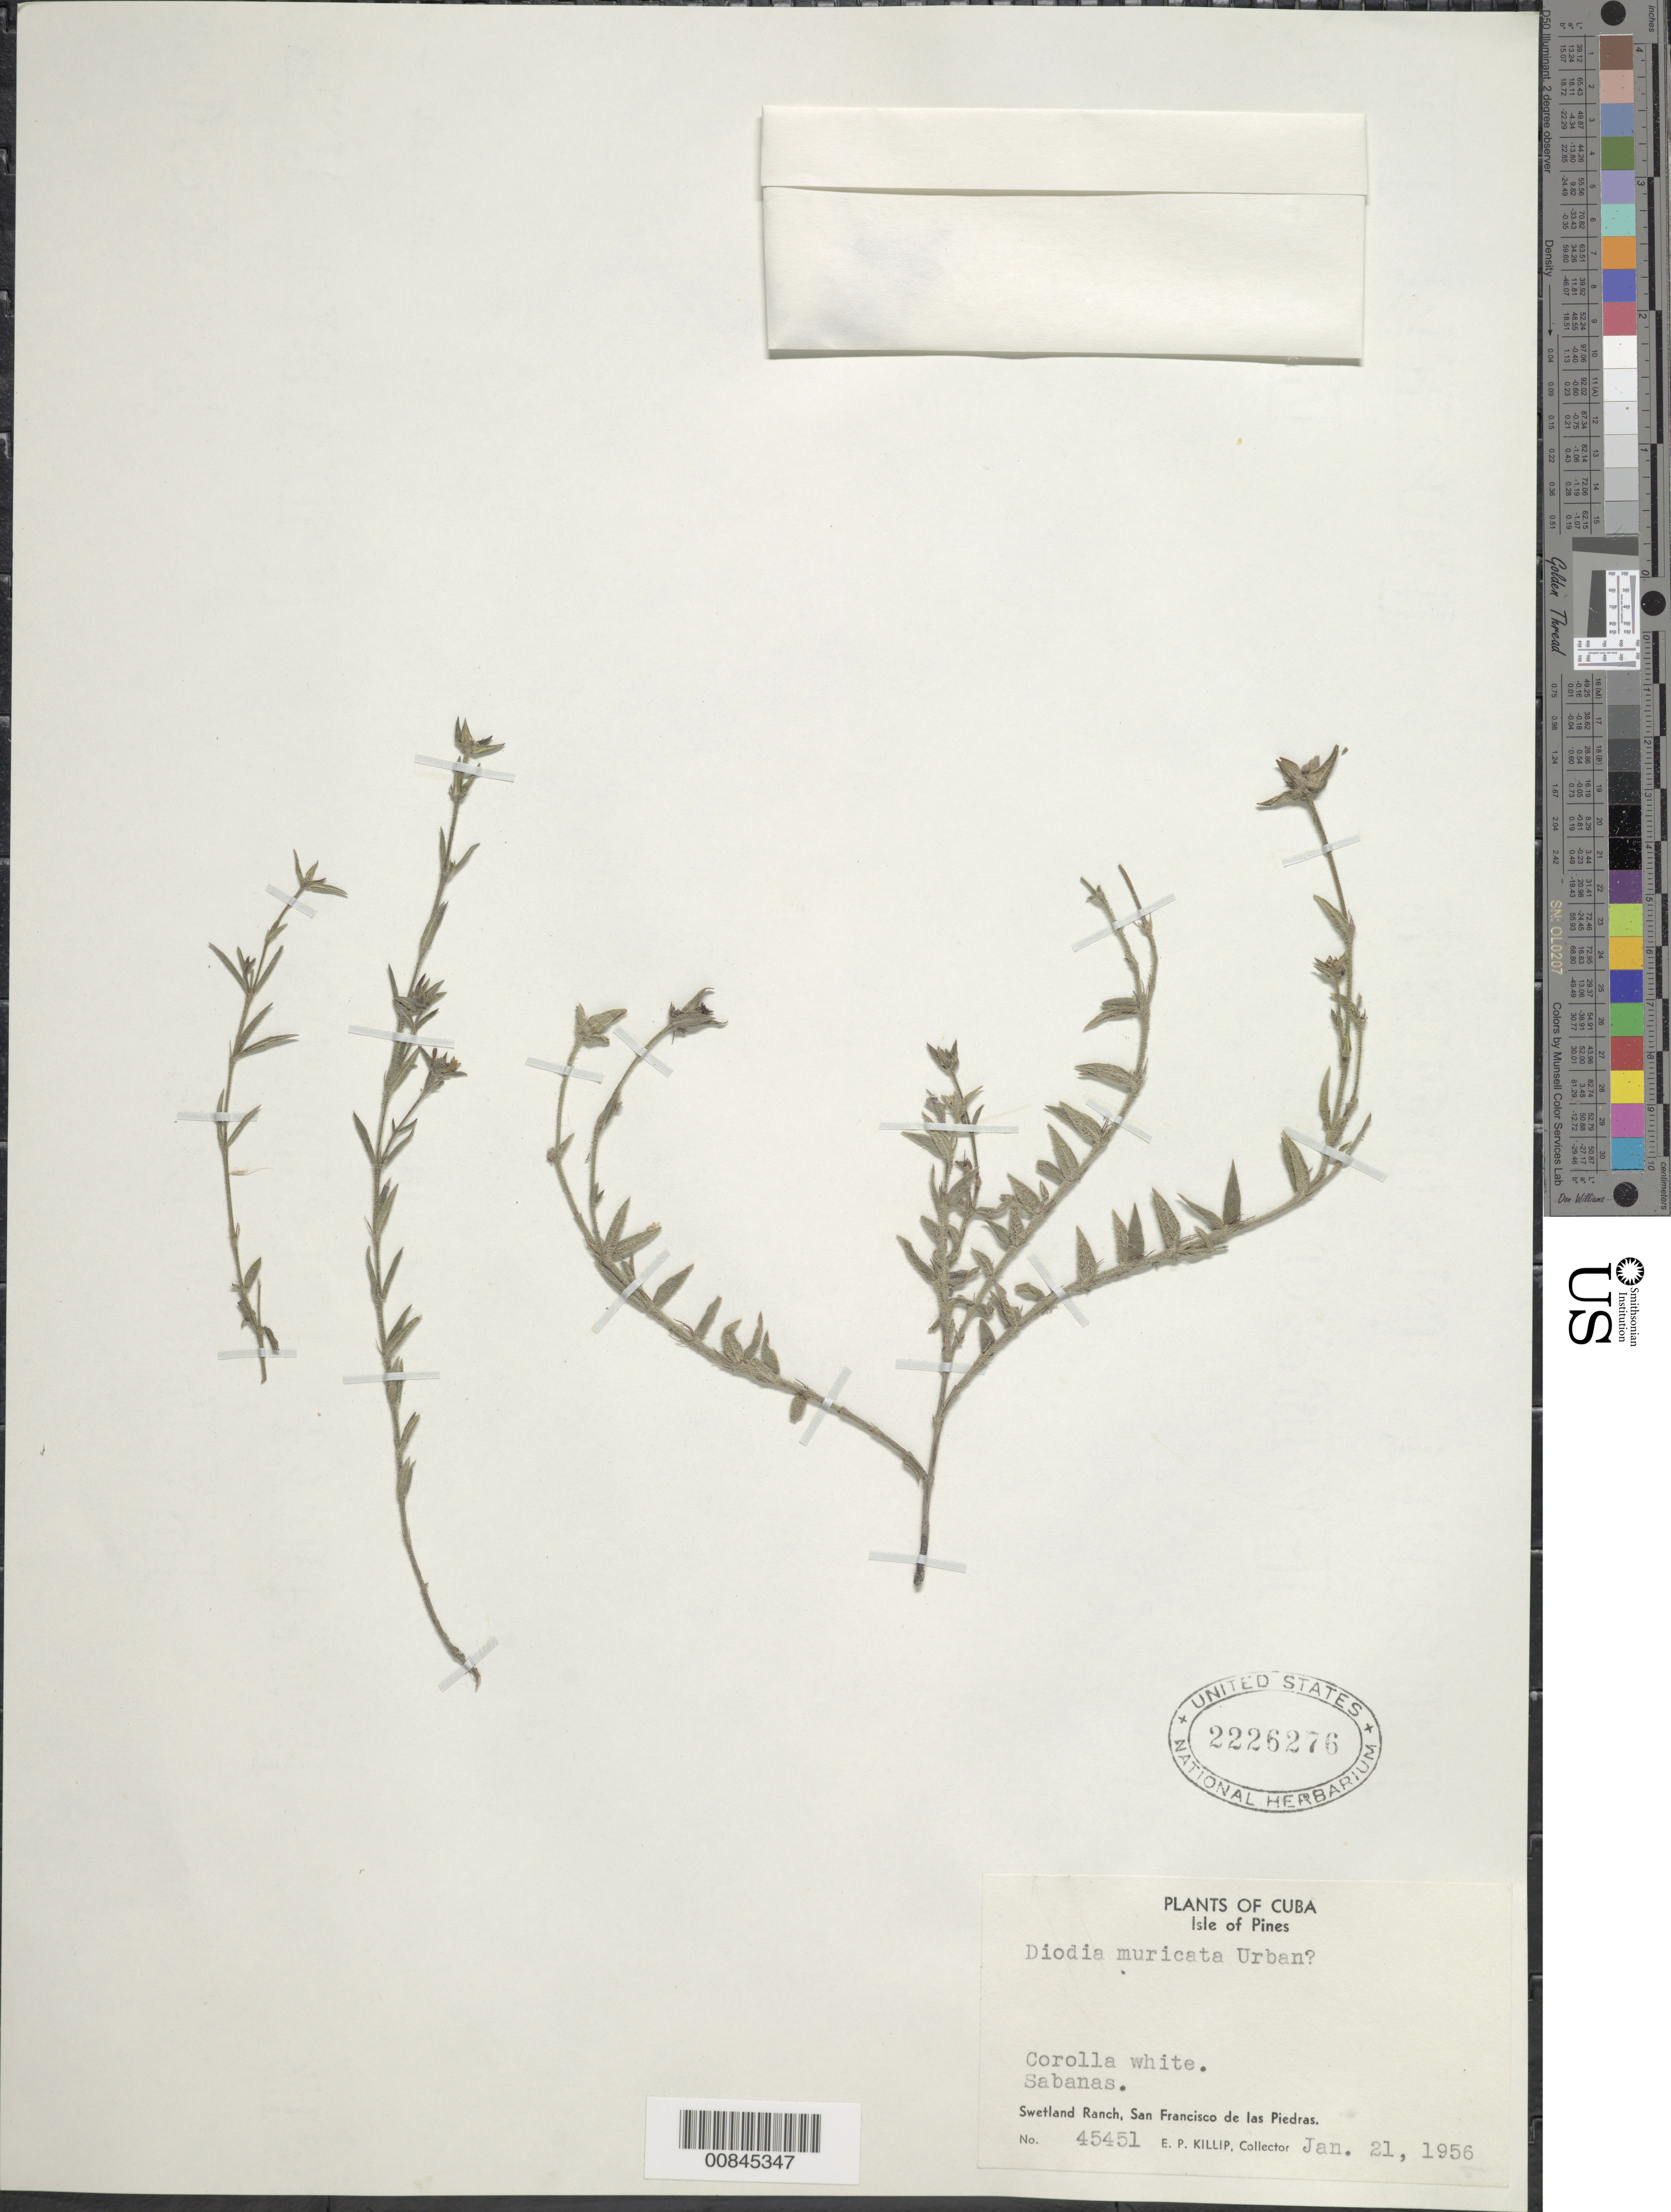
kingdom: Plantae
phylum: Tracheophyta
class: Magnoliopsida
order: Gentianales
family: Rubiaceae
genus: Richardia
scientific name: Richardia arenicola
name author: (Britton & P. Wilson) W.H. Lewis & R.L. Oliv.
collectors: E. P. Killip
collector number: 45451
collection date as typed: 21 Jan 1956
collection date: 1956-01-21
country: Cuba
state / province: Isla de La Juventud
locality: Swetland Ranch, San Francisco del las Piedras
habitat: Sabannas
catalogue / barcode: US 2226276